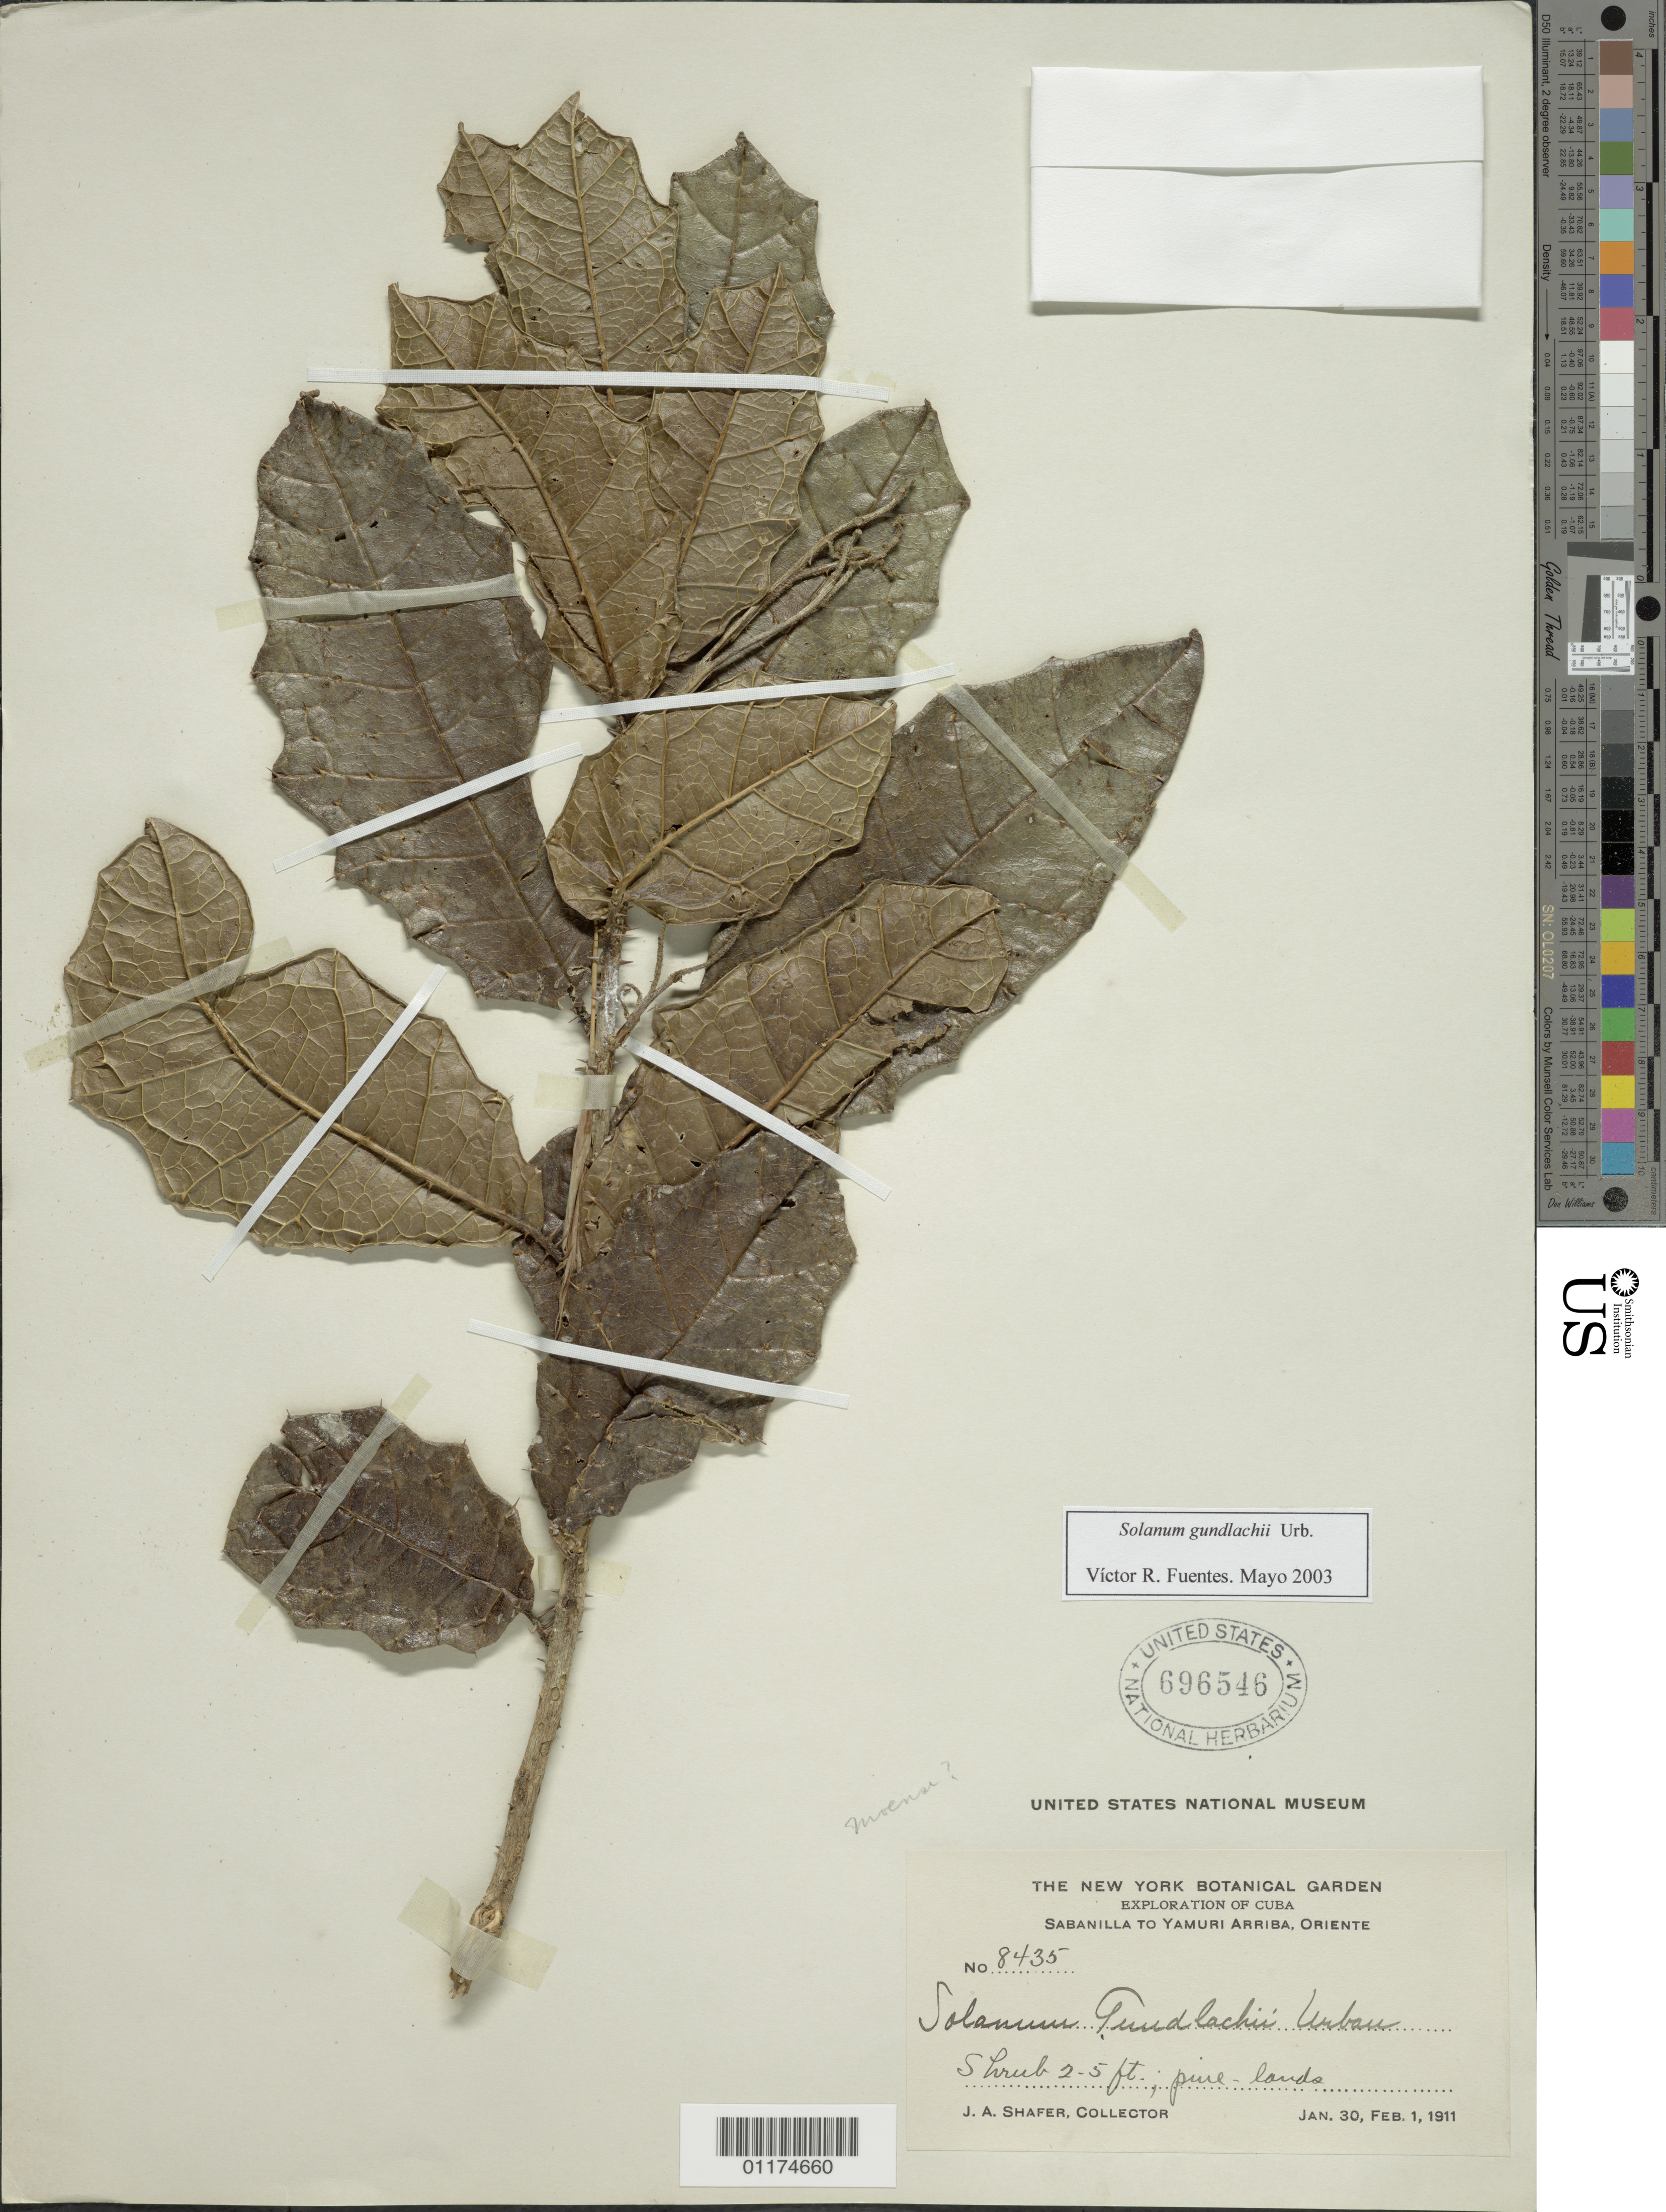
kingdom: Plantae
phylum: Tracheophyta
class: Magnoliopsida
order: Solanales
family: Solanaceae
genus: Solanum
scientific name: Solanum gundlachii var. gundlachii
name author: Urb.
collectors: J. A. Shafer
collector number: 8435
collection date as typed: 30 Jan 1911 to 01 Feb 1911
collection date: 1911-01-30/1911-02-01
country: Cuba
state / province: Oriente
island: Cuba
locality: Sabanilla to Yamuri Arriba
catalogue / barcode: US 696546